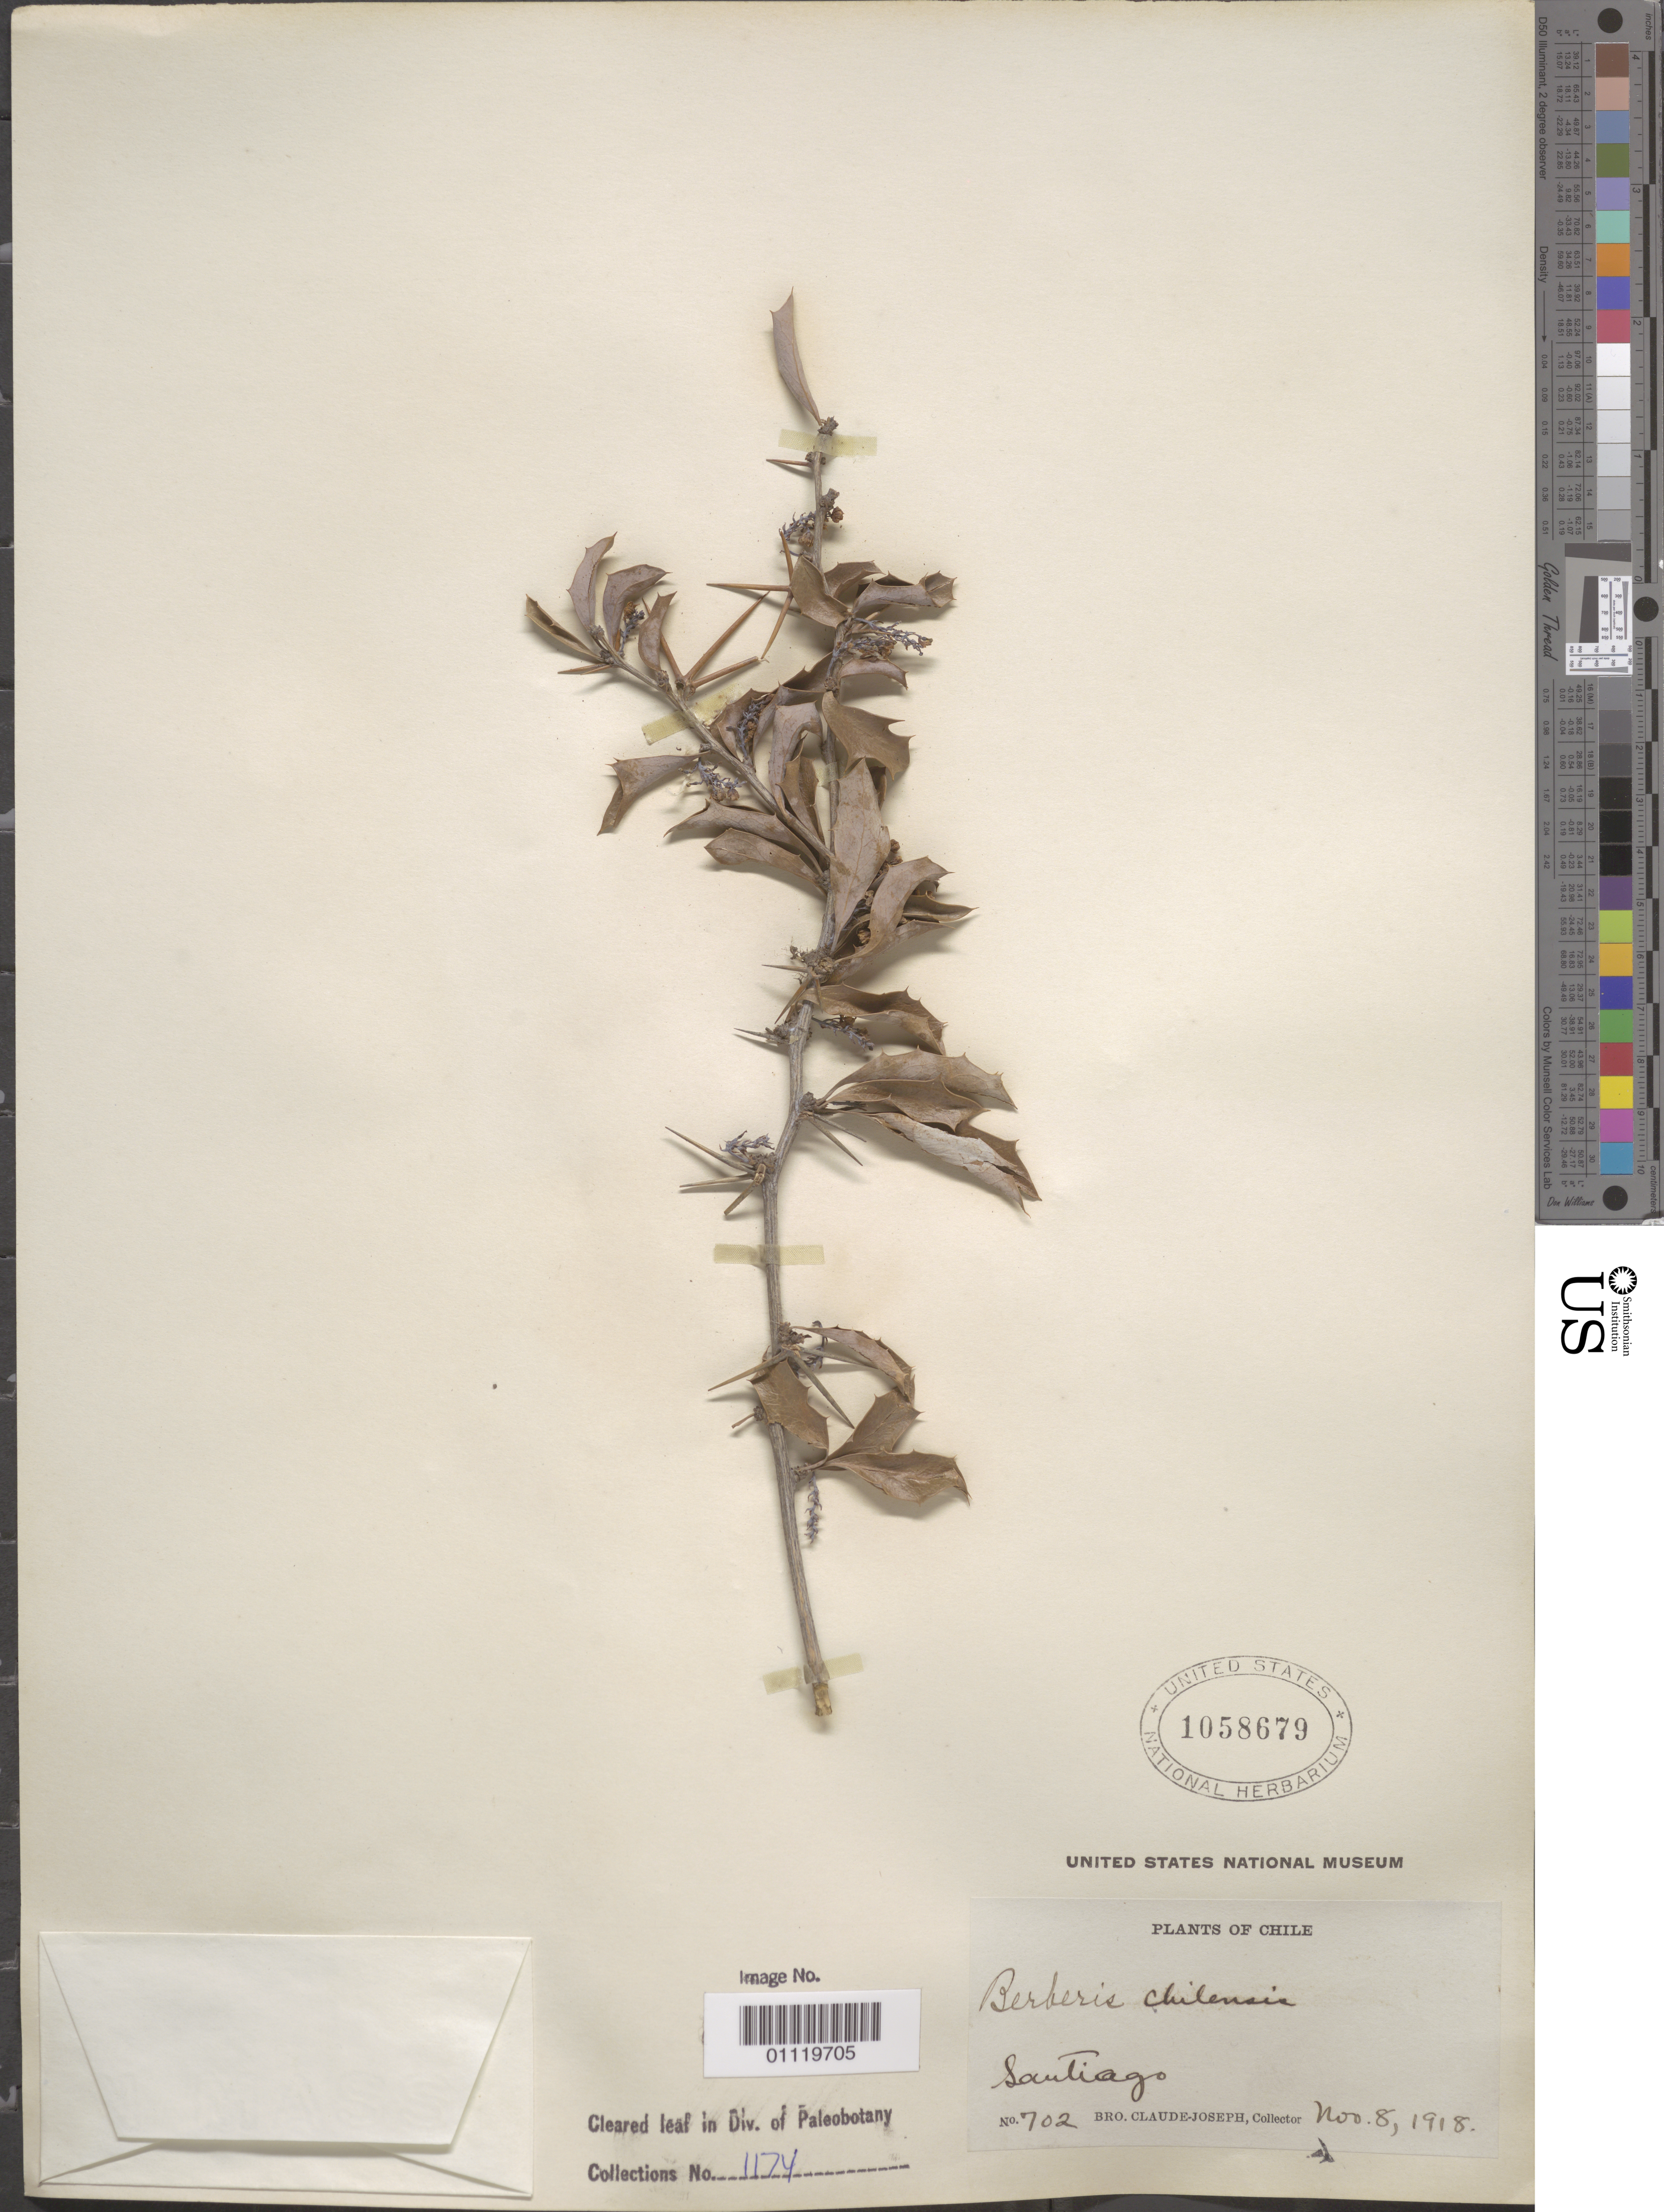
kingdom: Plantae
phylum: Tracheophyta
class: Magnoliopsida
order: Ranunculales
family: Berberidaceae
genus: Berberis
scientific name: Berberis chilensis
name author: J.M. Gillet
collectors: Bro. Claude-Joseph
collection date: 1918-11-08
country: Chile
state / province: Región Metropolitana (RM)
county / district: Santiago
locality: Santiago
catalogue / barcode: US 1058679